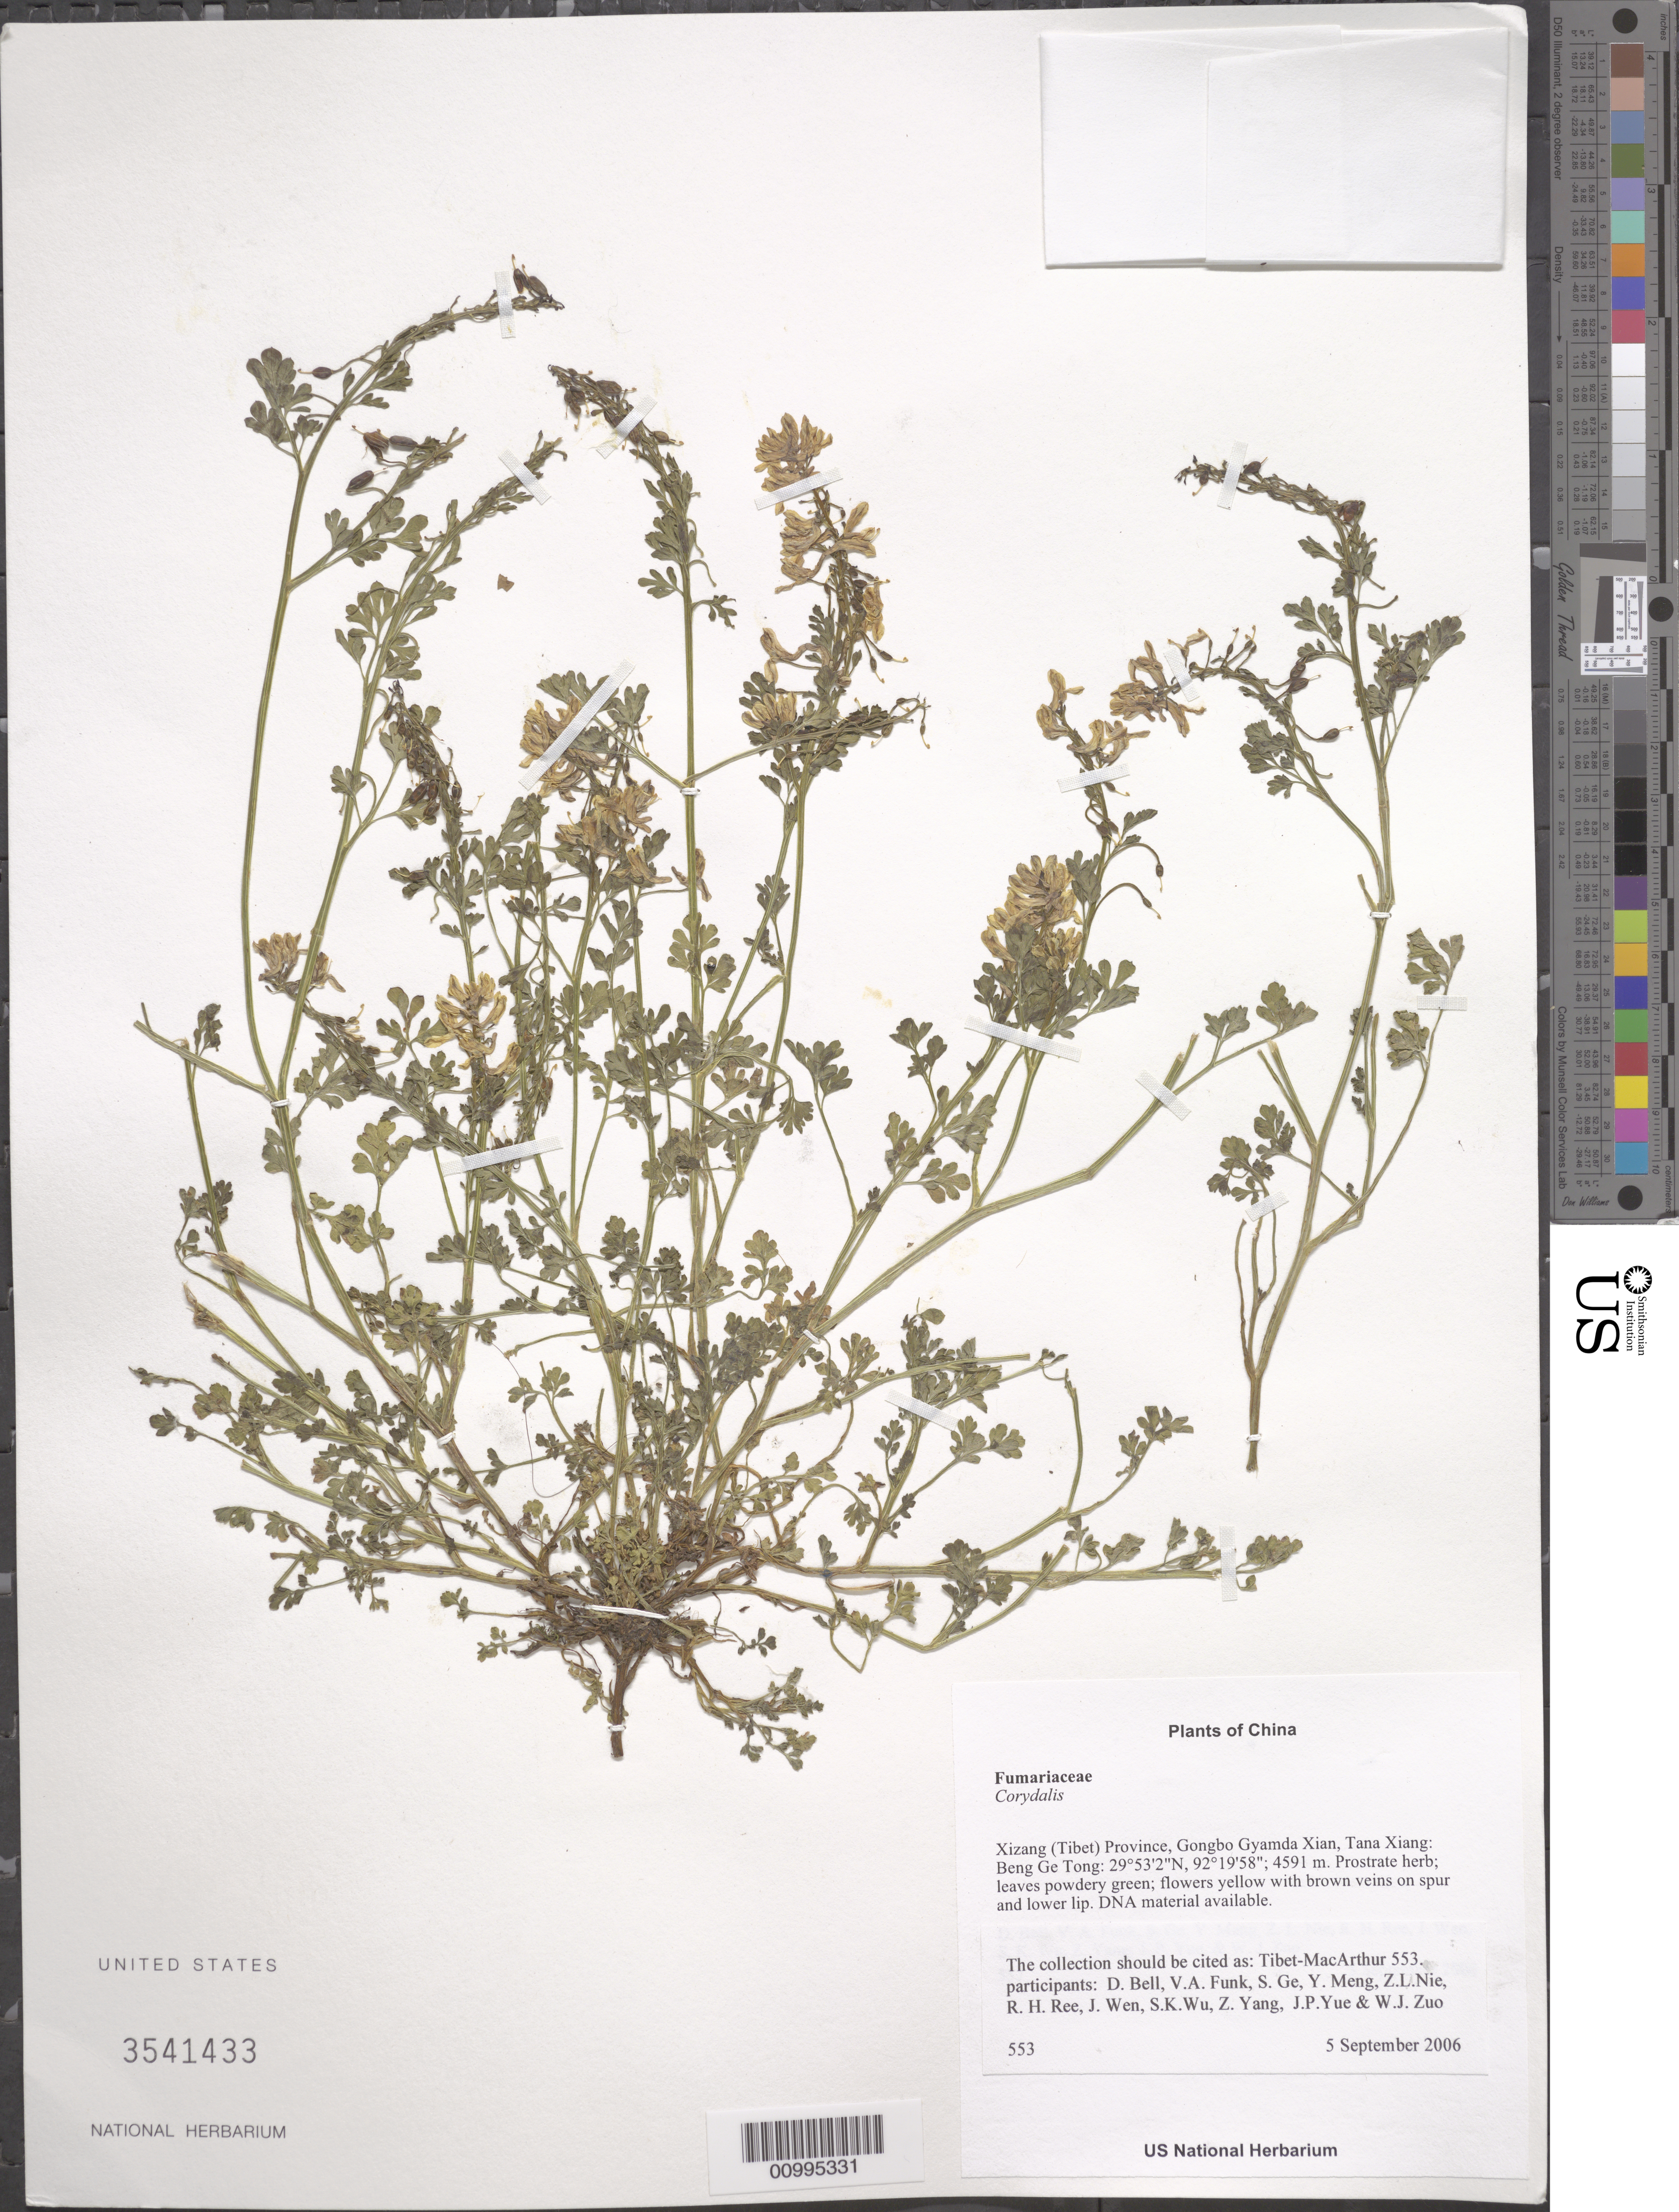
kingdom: Plantae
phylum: Tracheophyta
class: Magnoliopsida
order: Ranunculales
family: Papaveraceae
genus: Corydalis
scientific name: Corydalis sp.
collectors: Tibet-MacArthur, D. A. Bell, V. Funk, S. Ge, Y. Meng, Z. Nie, R. Ree, J. Wen, S. K. Wu, Z. Yang, J. Yue & W. Zuo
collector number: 553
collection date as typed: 05 Sep 2006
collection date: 2006-09-05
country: China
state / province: Xizang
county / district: Gongbo Gyamda Xian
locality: Tana Xiang: Beng Ge Tong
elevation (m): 4591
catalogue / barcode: US 3541433